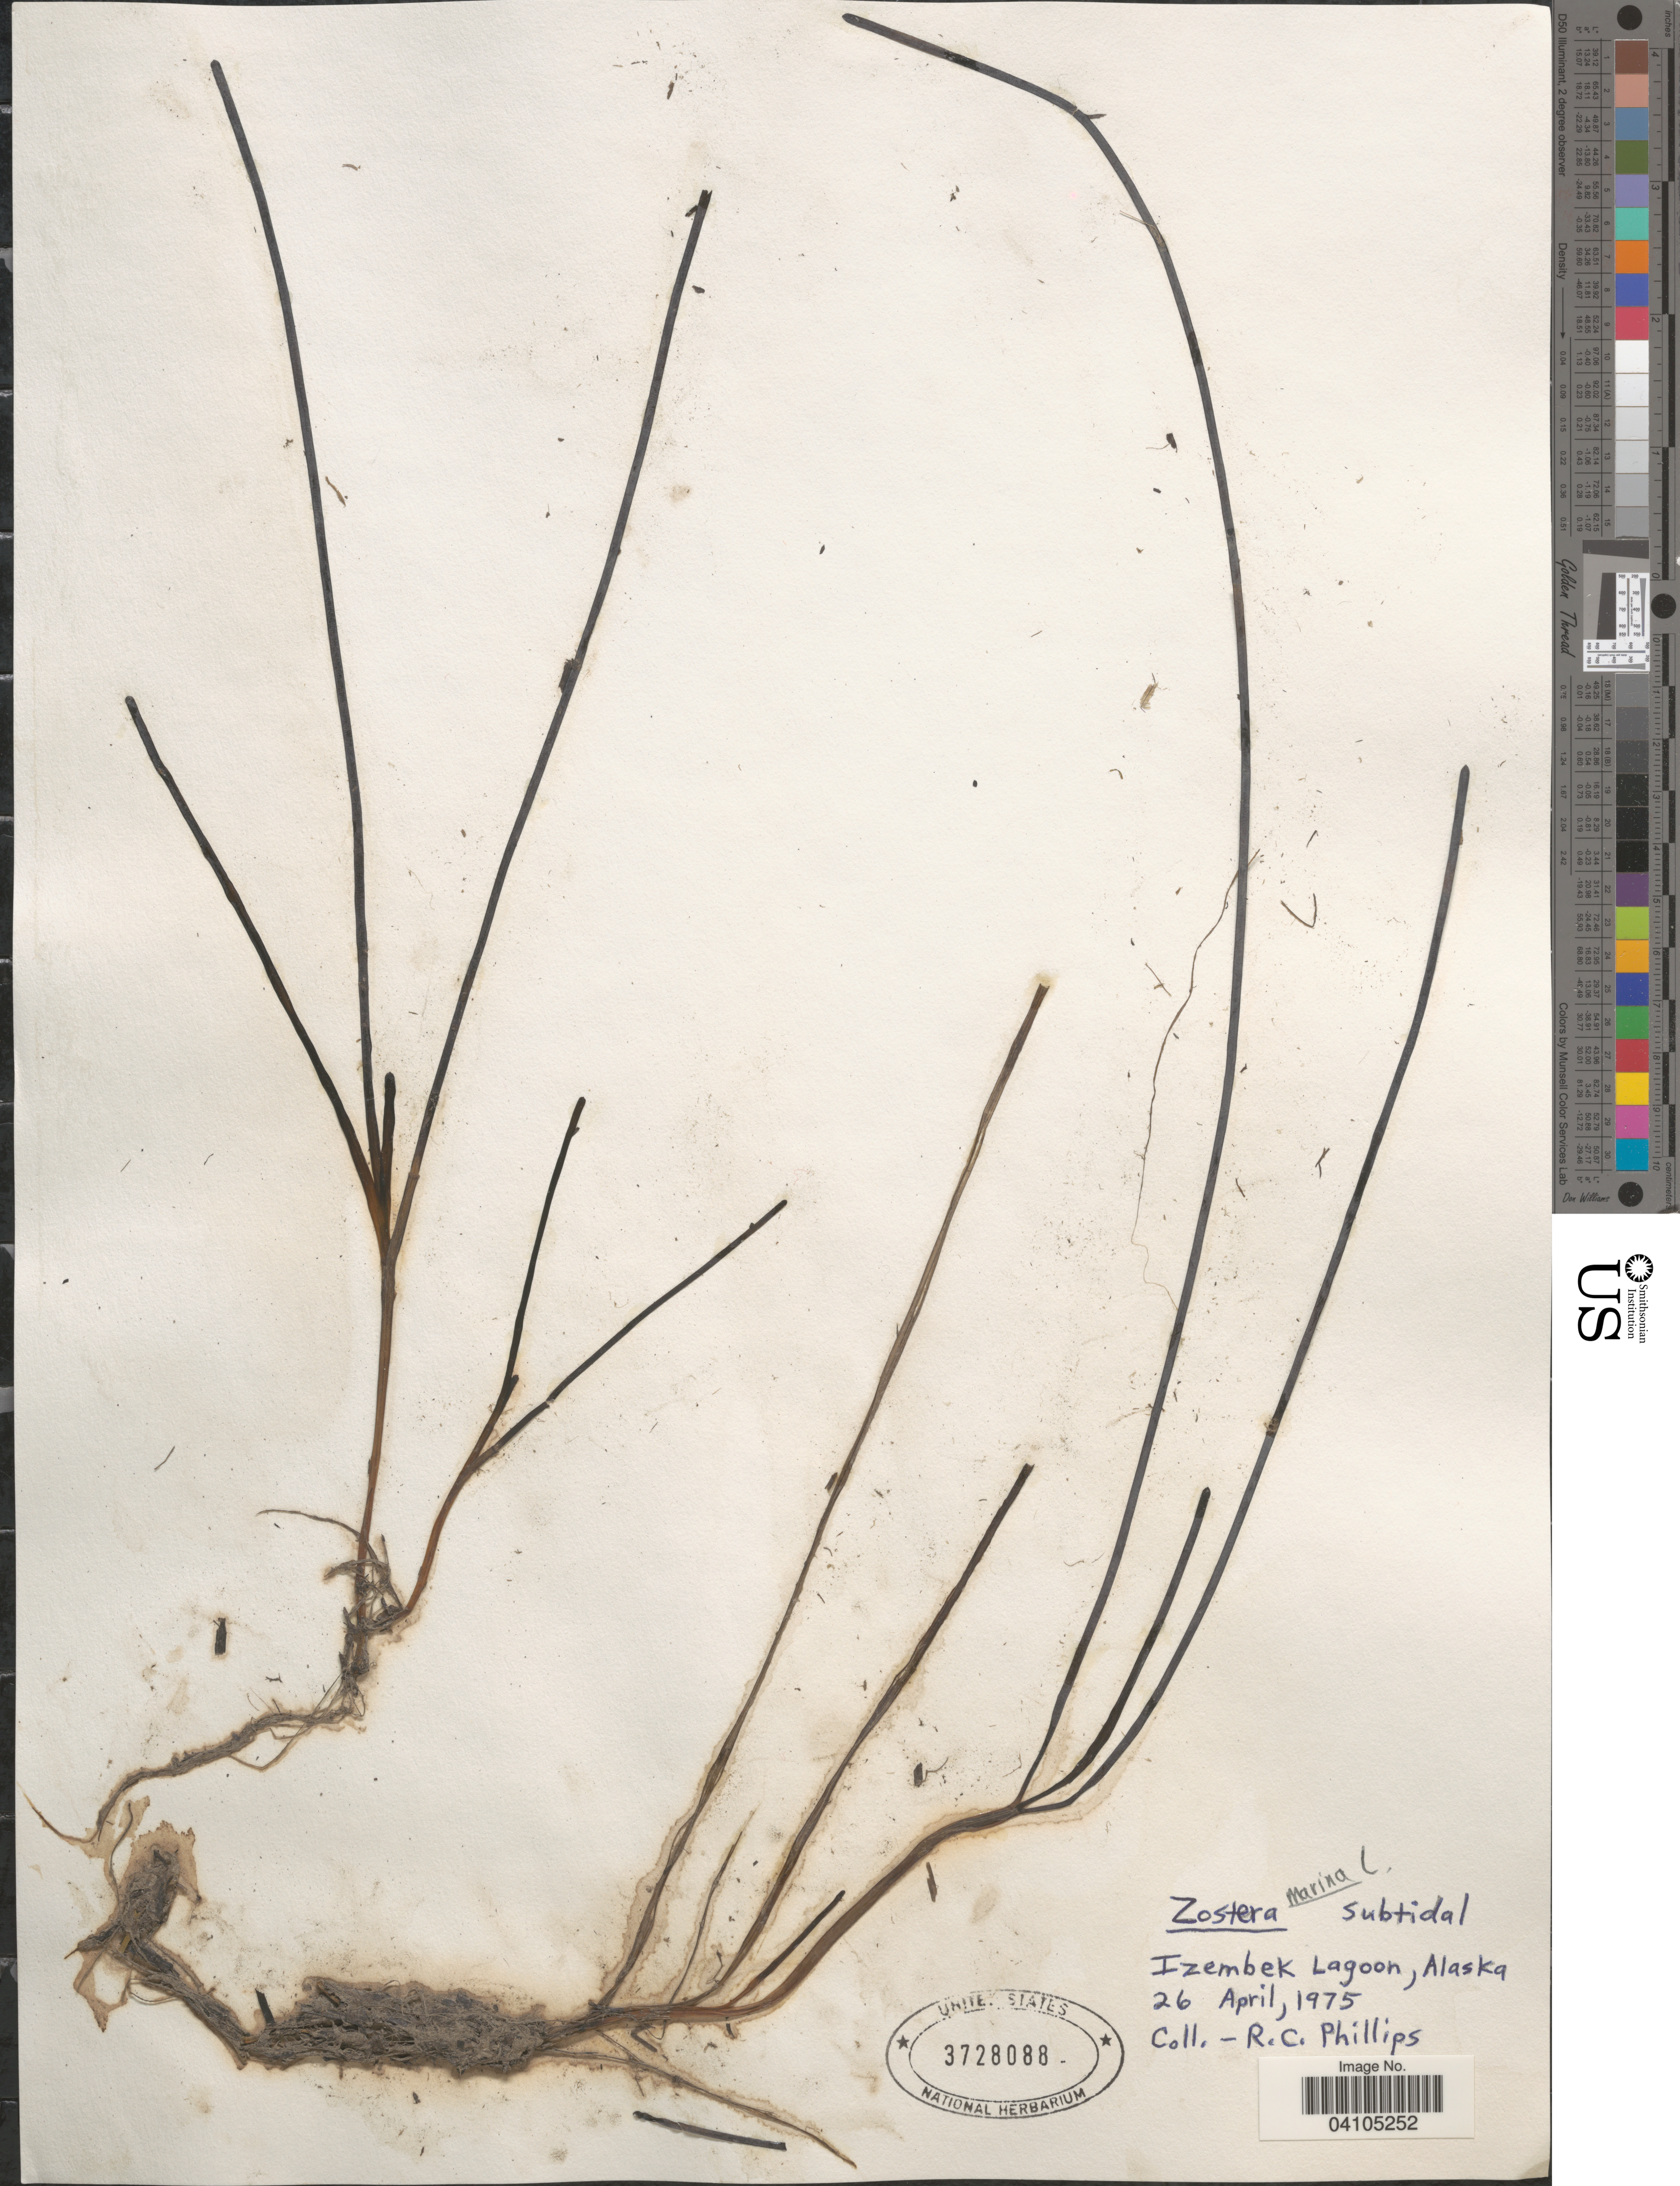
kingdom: Plantae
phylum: Tracheophyta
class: Liliopsida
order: Alismatales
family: Zosteraceae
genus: Zostera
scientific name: Zostera marina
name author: L.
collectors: R. C. Phillips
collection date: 1975-04-26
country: United States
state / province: Alaska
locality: Izembek Lagoon.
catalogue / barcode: US 3728088